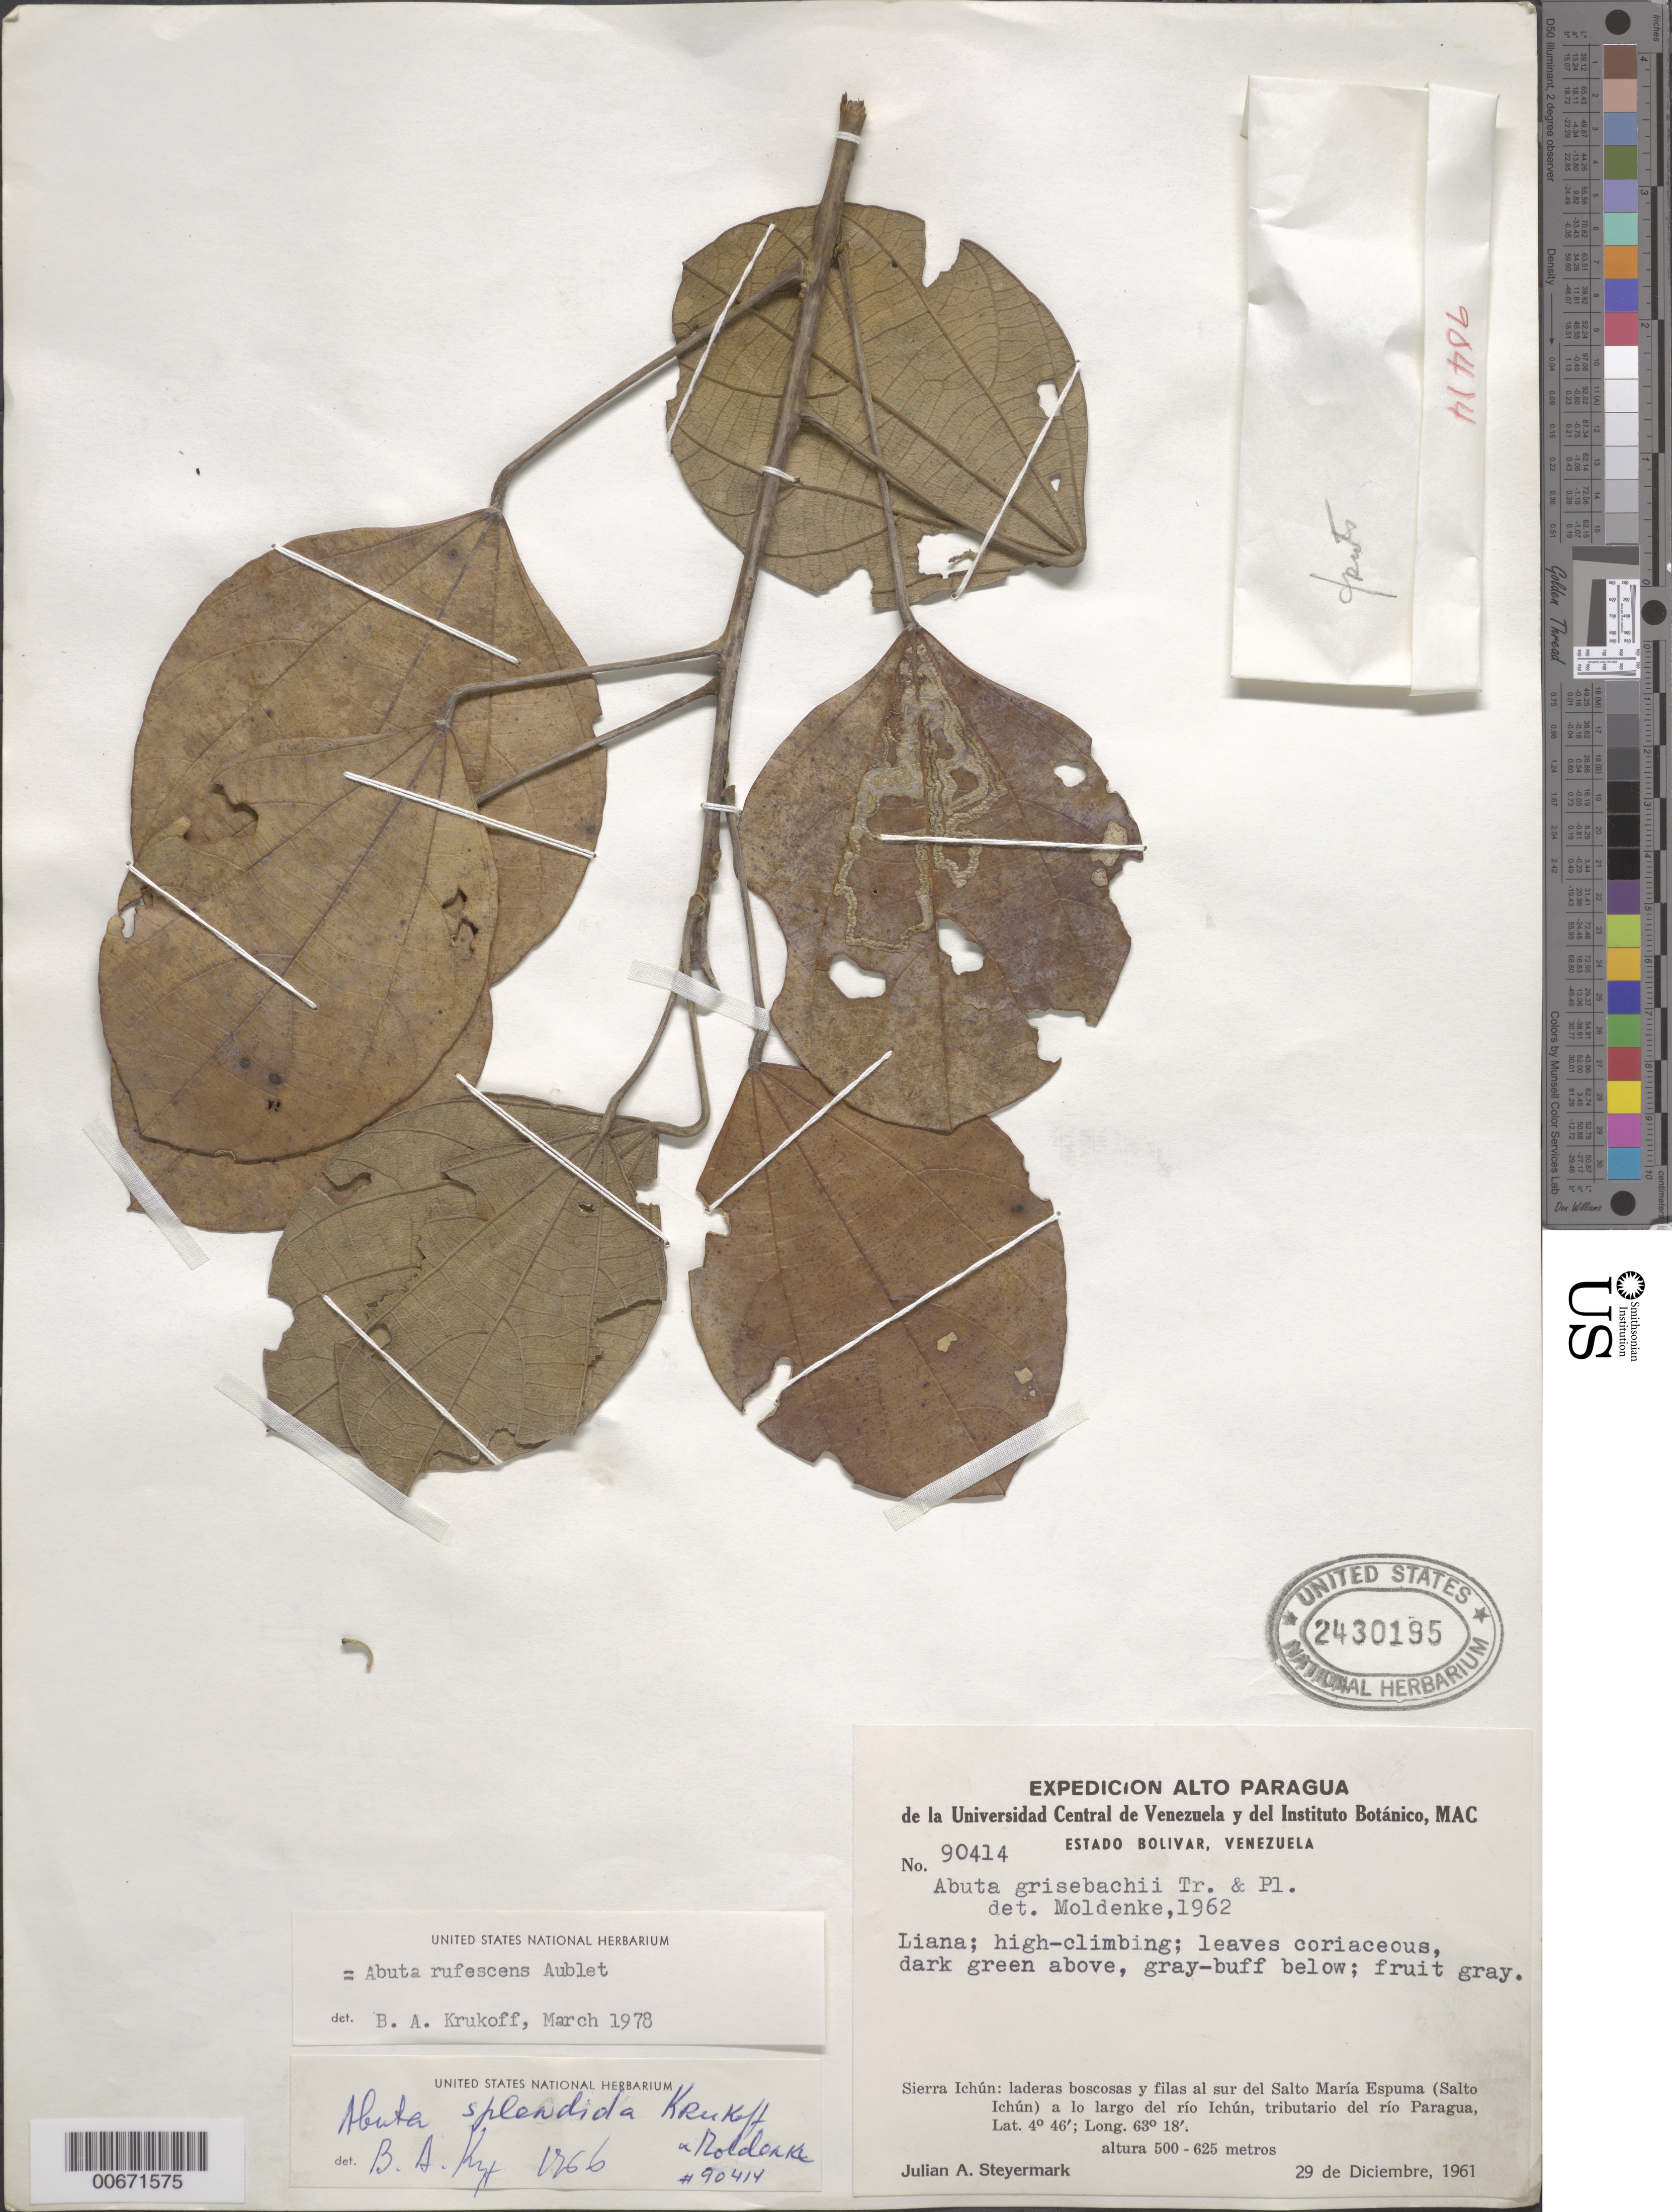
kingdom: Plantae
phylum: Tracheophyta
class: Magnoliopsida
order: Ranunculales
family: Menispermaceae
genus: Abuta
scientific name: Abuta rufescens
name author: Aubl.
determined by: Krukoff, B. A.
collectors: J. Steyermark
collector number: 90414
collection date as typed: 28-Dec-61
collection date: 1961-12-28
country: Venezuela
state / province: Bolívar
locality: Sierra Ichún: Salto María Espuma (Salto Ichún) del Río Ichún (tributary of río Paragua)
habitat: Laderas boscosas y filas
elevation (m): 500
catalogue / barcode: US 2430195